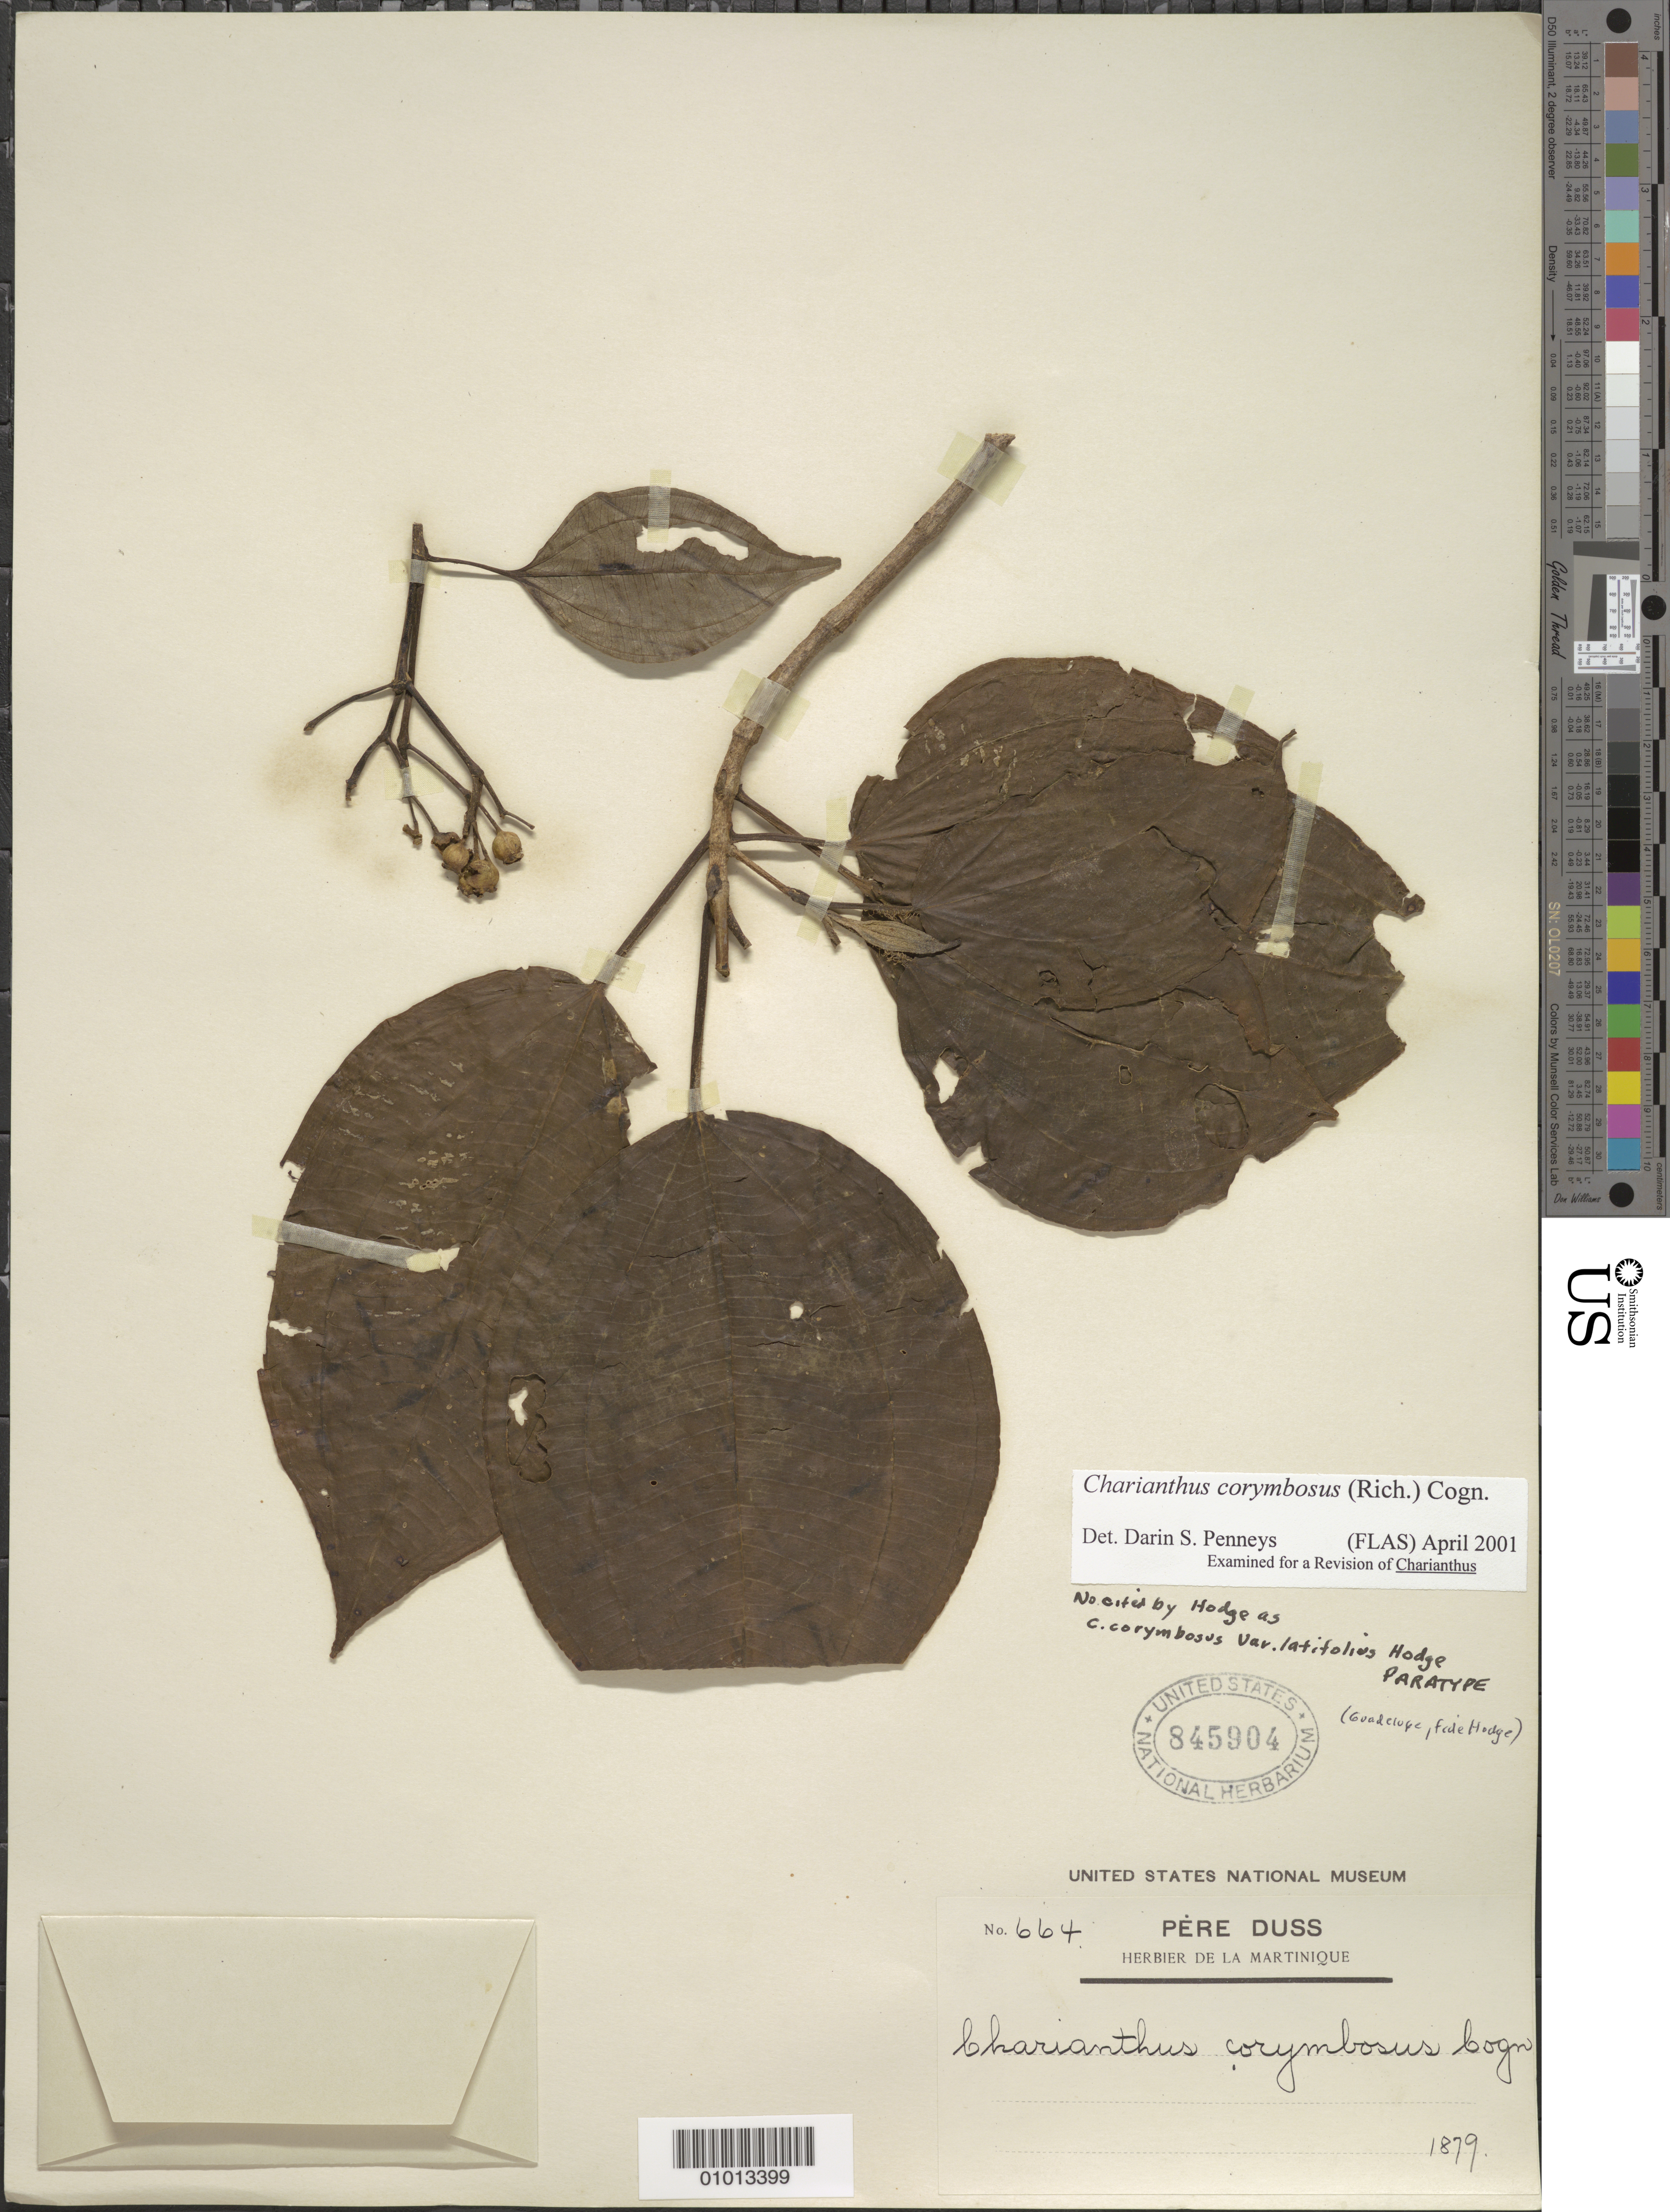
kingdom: Plantae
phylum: Tracheophyta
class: Magnoliopsida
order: Myrtales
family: Melastomataceae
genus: Charianthus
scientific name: Charianthus corymbosus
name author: (Rich.) Cogn.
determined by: Penneys, D. S.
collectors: Père Duss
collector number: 664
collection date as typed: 1879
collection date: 1879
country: Martinique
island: Martinique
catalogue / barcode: US 845904